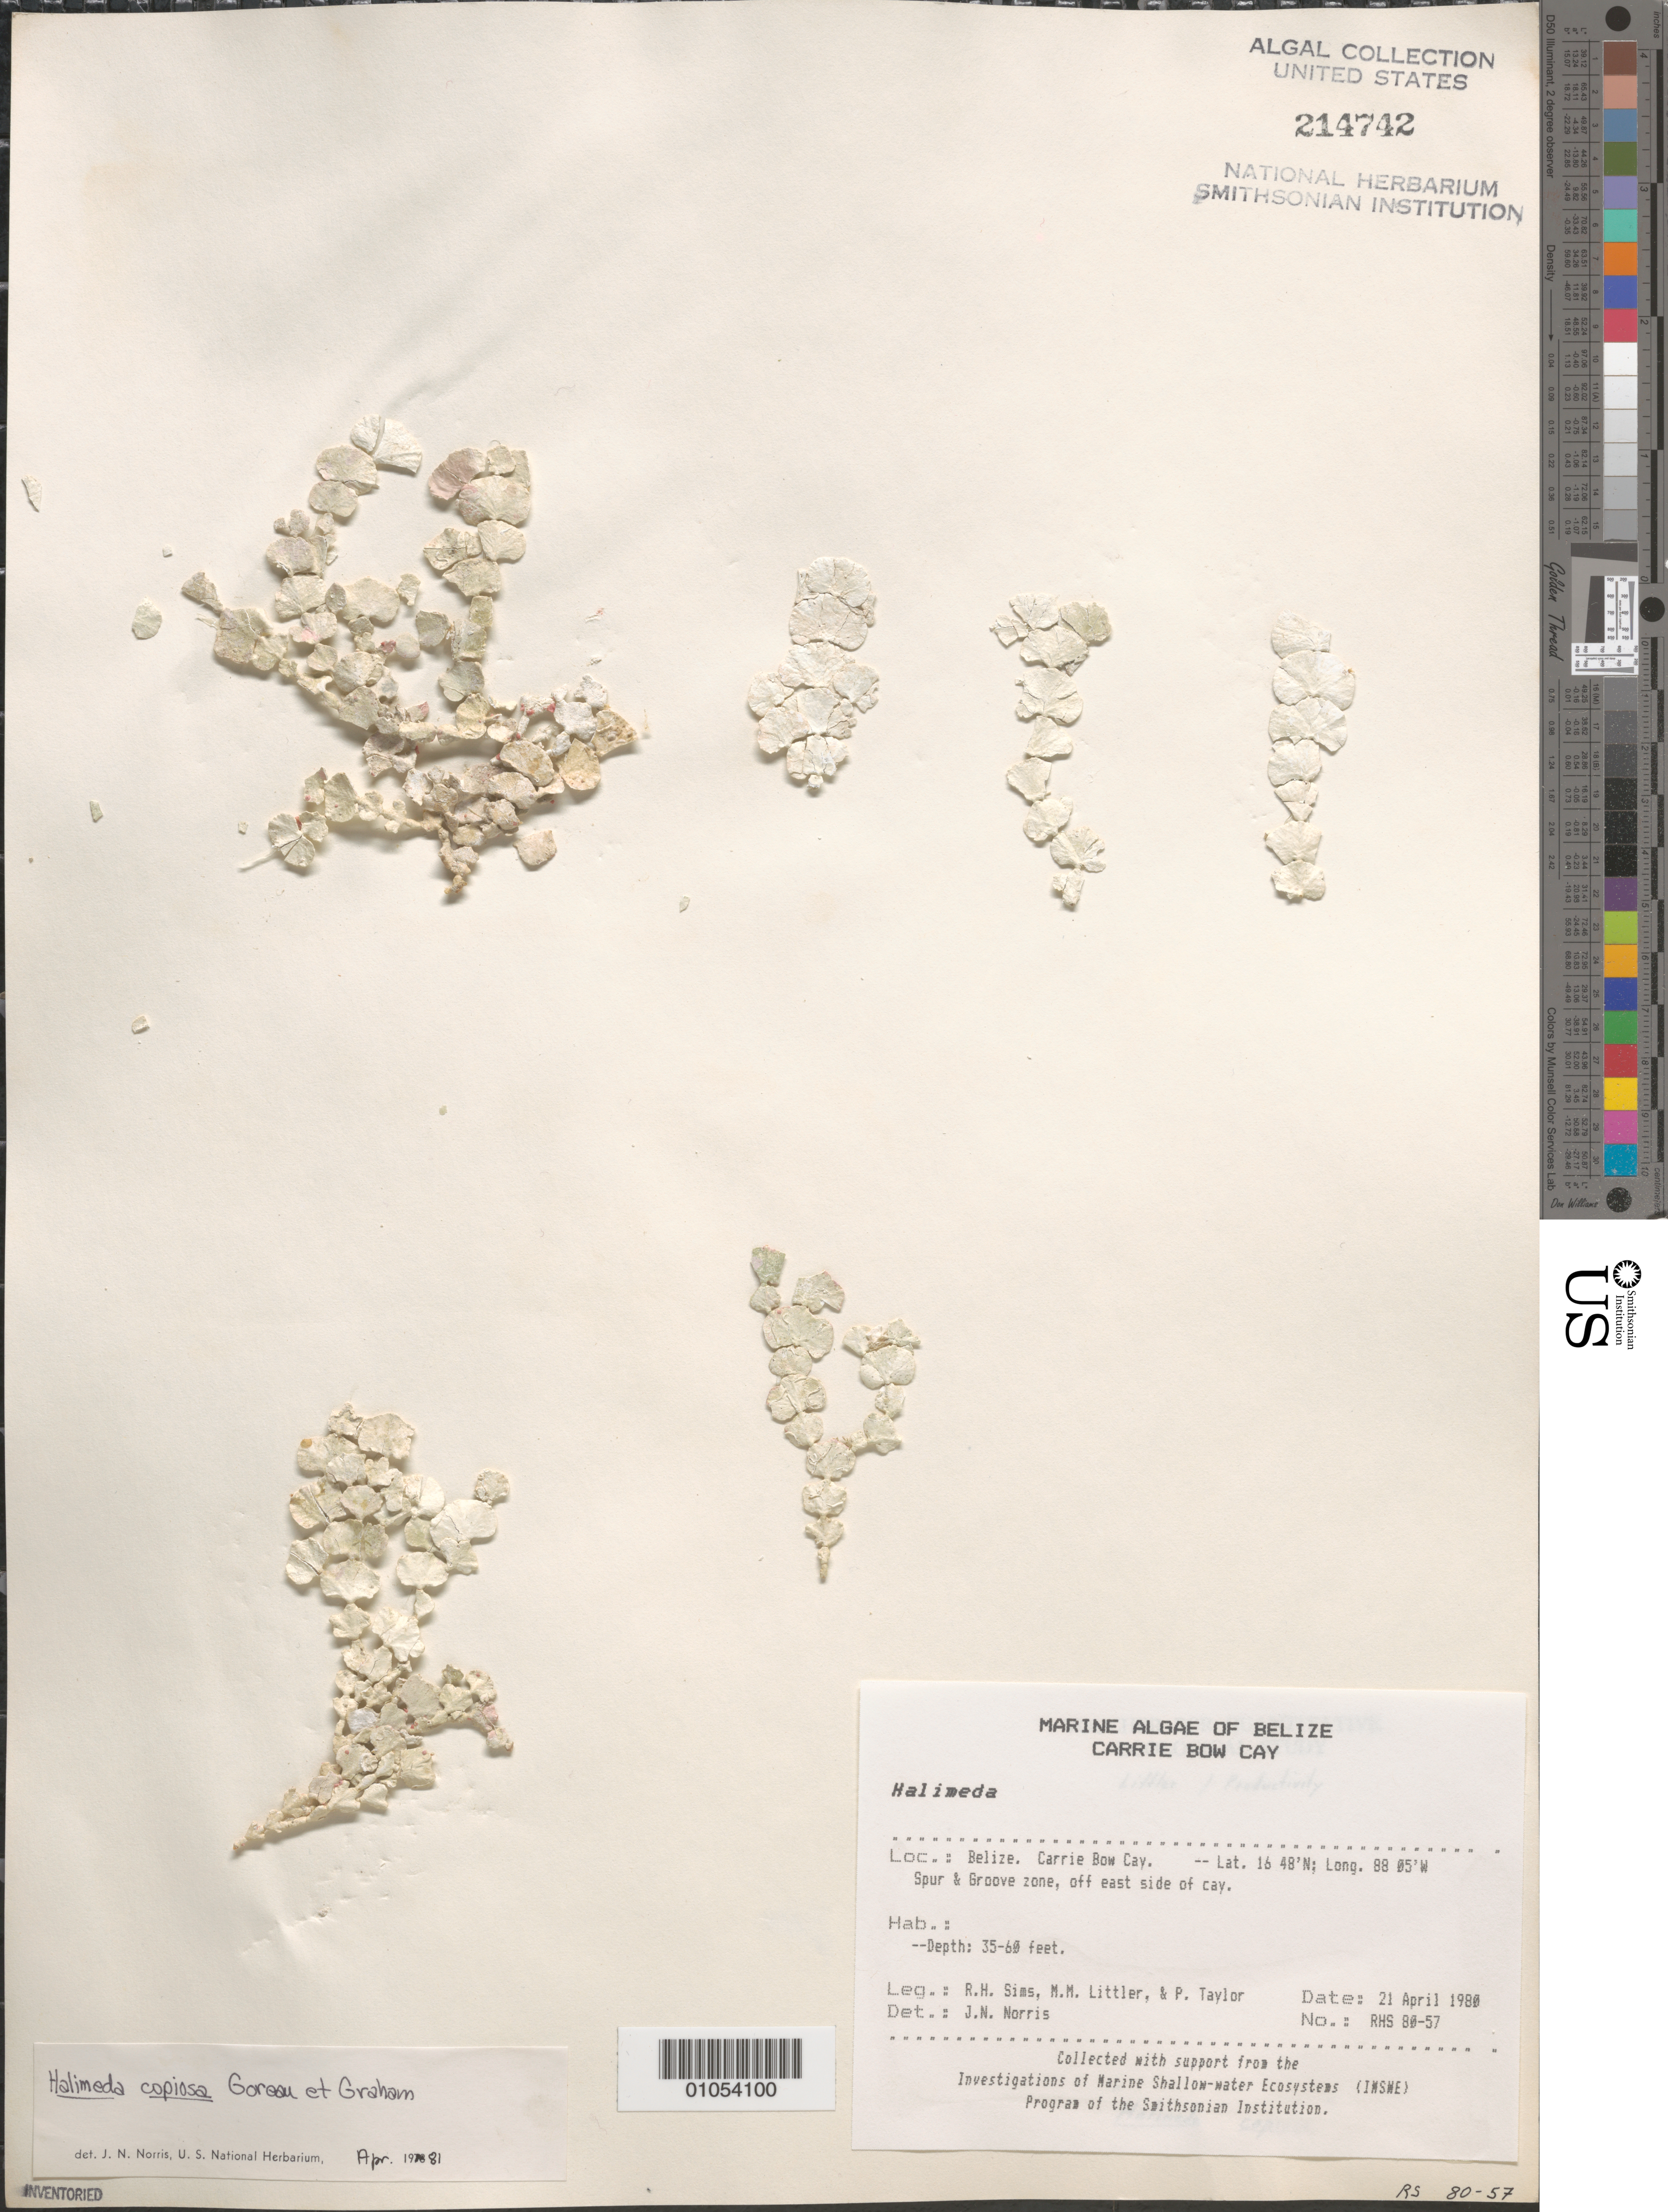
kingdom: Plantae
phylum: Chlorophyta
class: Ulvophyceae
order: Bryopsidales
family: Halimedaceae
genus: Halimeda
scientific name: Halimeda copiosa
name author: Goreau & E.A. Graham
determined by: Norris, James N.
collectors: R. H. Sims, M. M. Littler & P. R. Taylor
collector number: RHS 80-57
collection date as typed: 21 Apr 1980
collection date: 1980-04-21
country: Belize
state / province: Stann Creek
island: Carrie Bow Cay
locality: Spur and groove zone off east side of the cay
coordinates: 16 48'N, 88 05'W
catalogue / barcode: US 214742